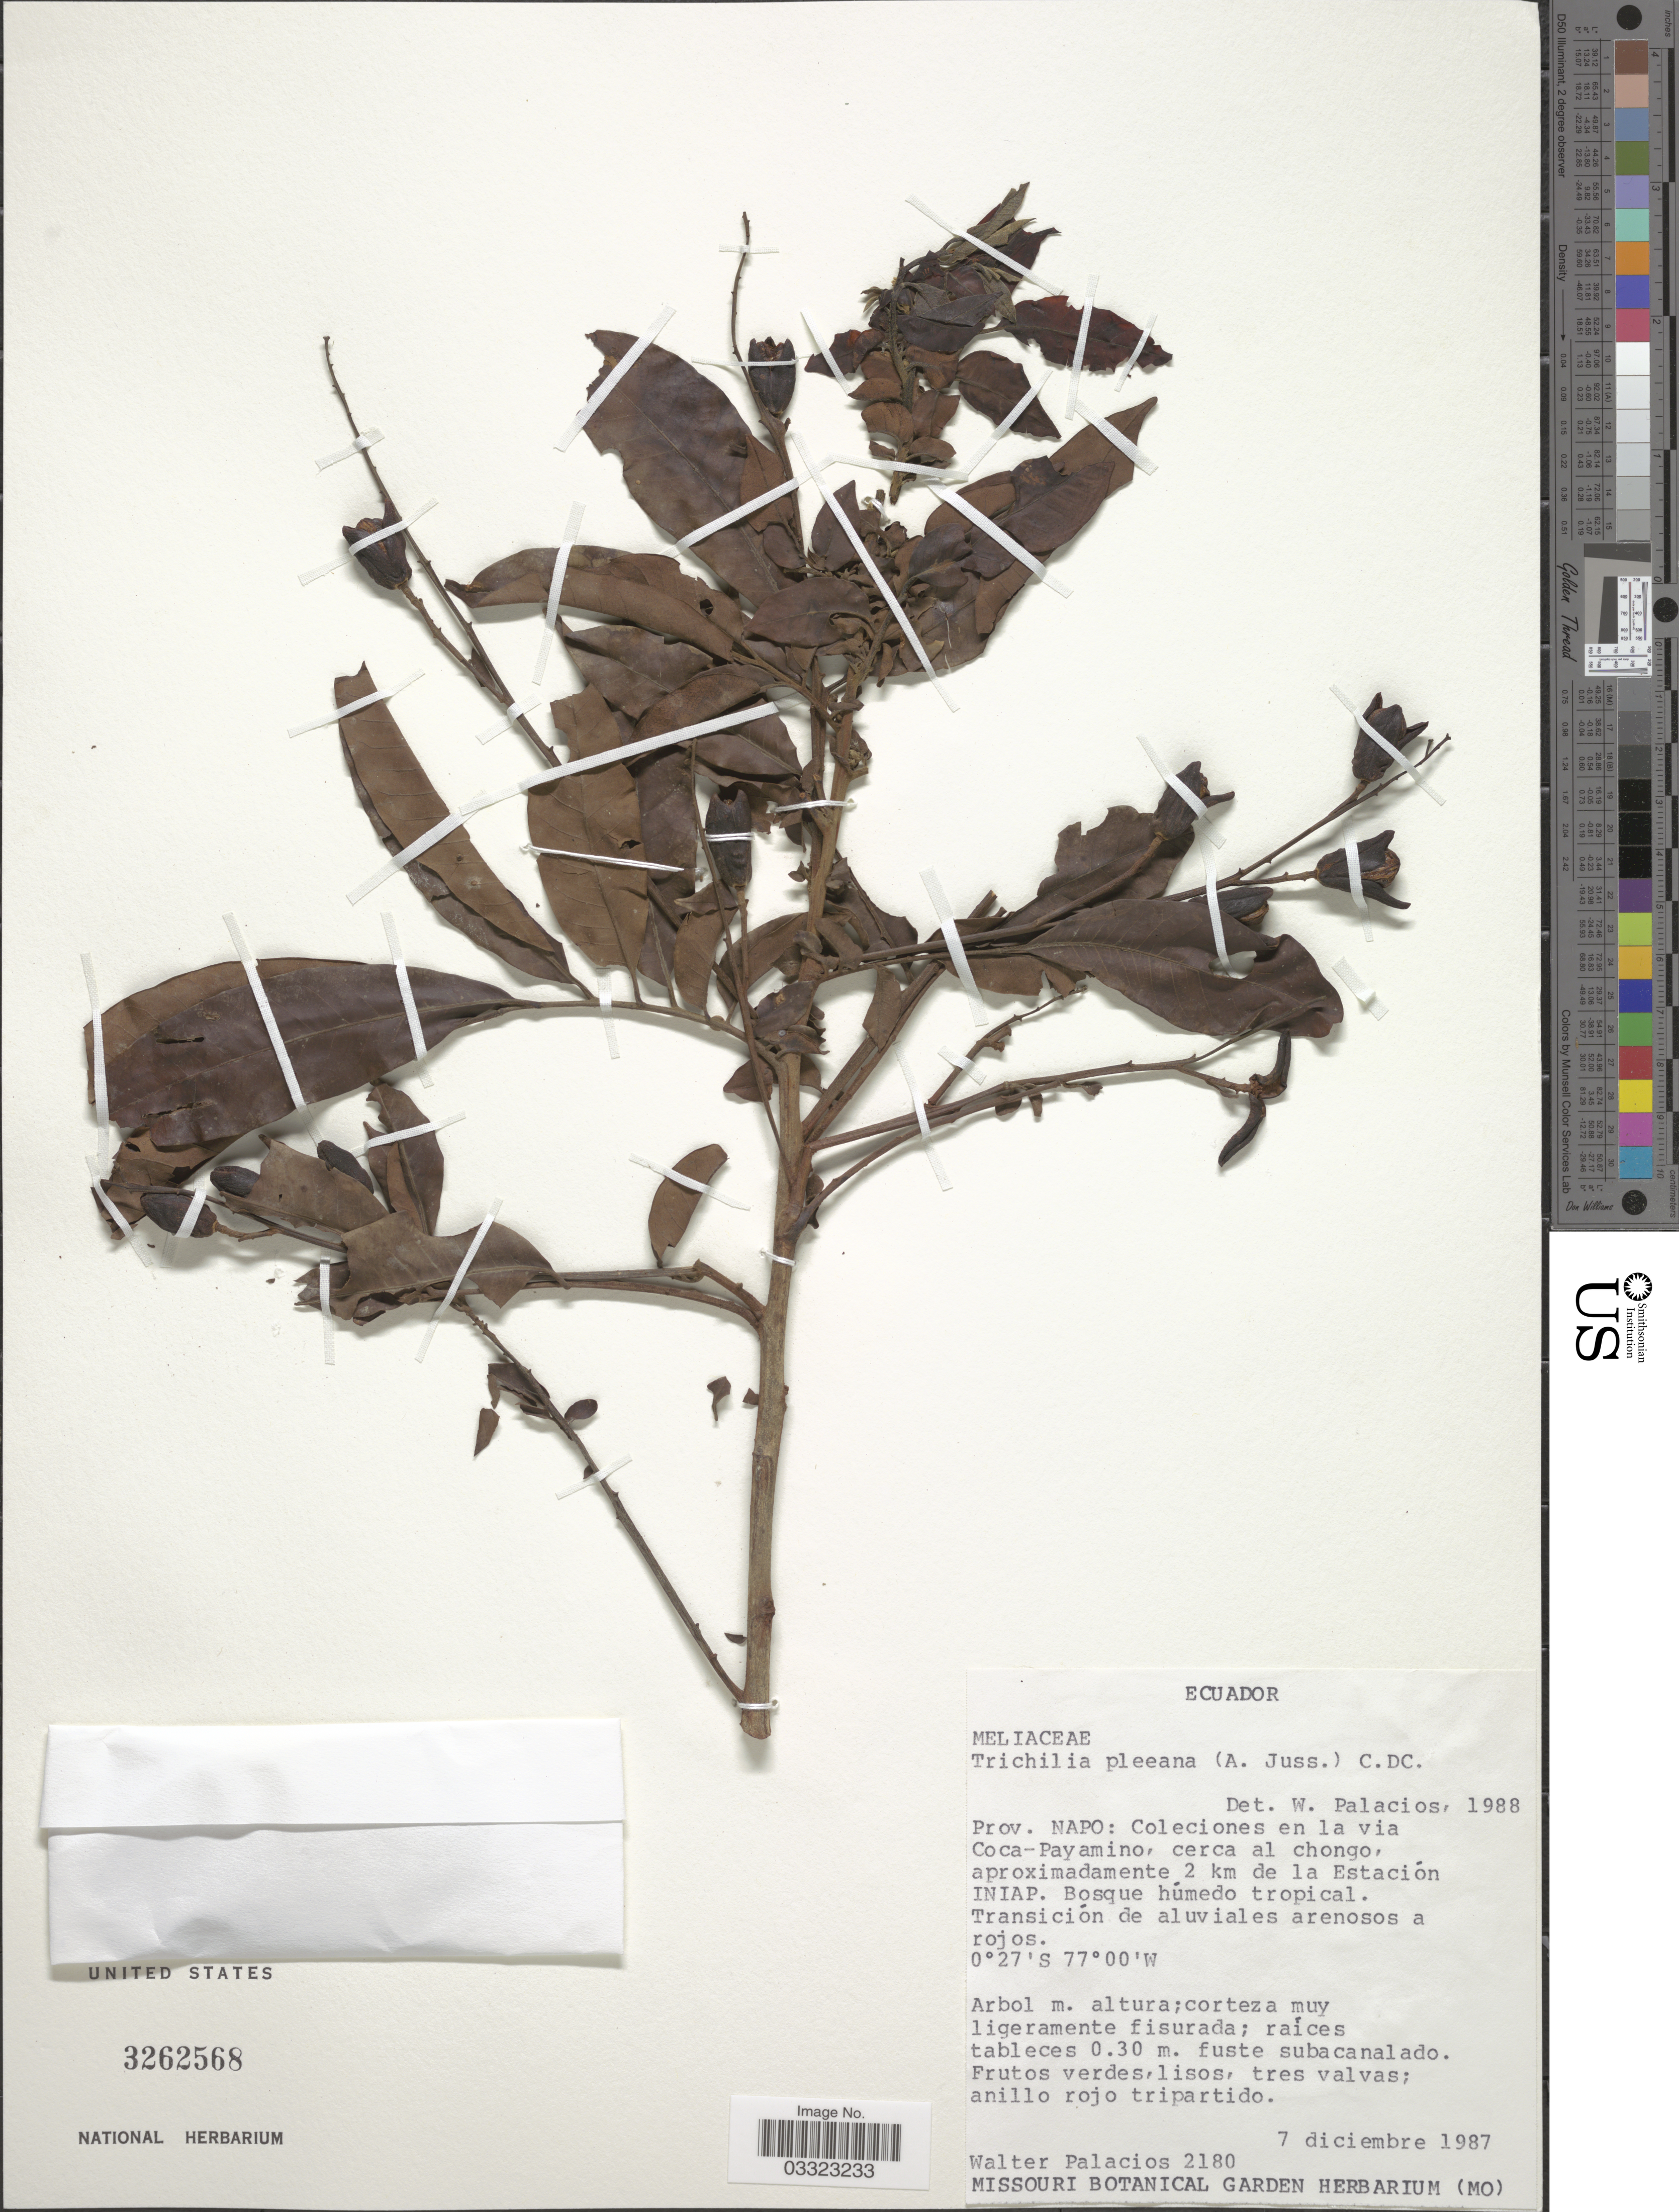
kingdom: Plantae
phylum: Tracheophyta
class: Magnoliopsida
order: Sapindales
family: Meliaceae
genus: Trichilia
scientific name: Trichilia pleeana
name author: (A. Juss.) C. DC.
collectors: W. Palacios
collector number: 2180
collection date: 1987-12-07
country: Ecuador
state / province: Napo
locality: Coleciones en la via Coca-Payamino, cerca al chongo, aproximadamente 2 km de la Estación INIAP.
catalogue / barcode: US 3262568